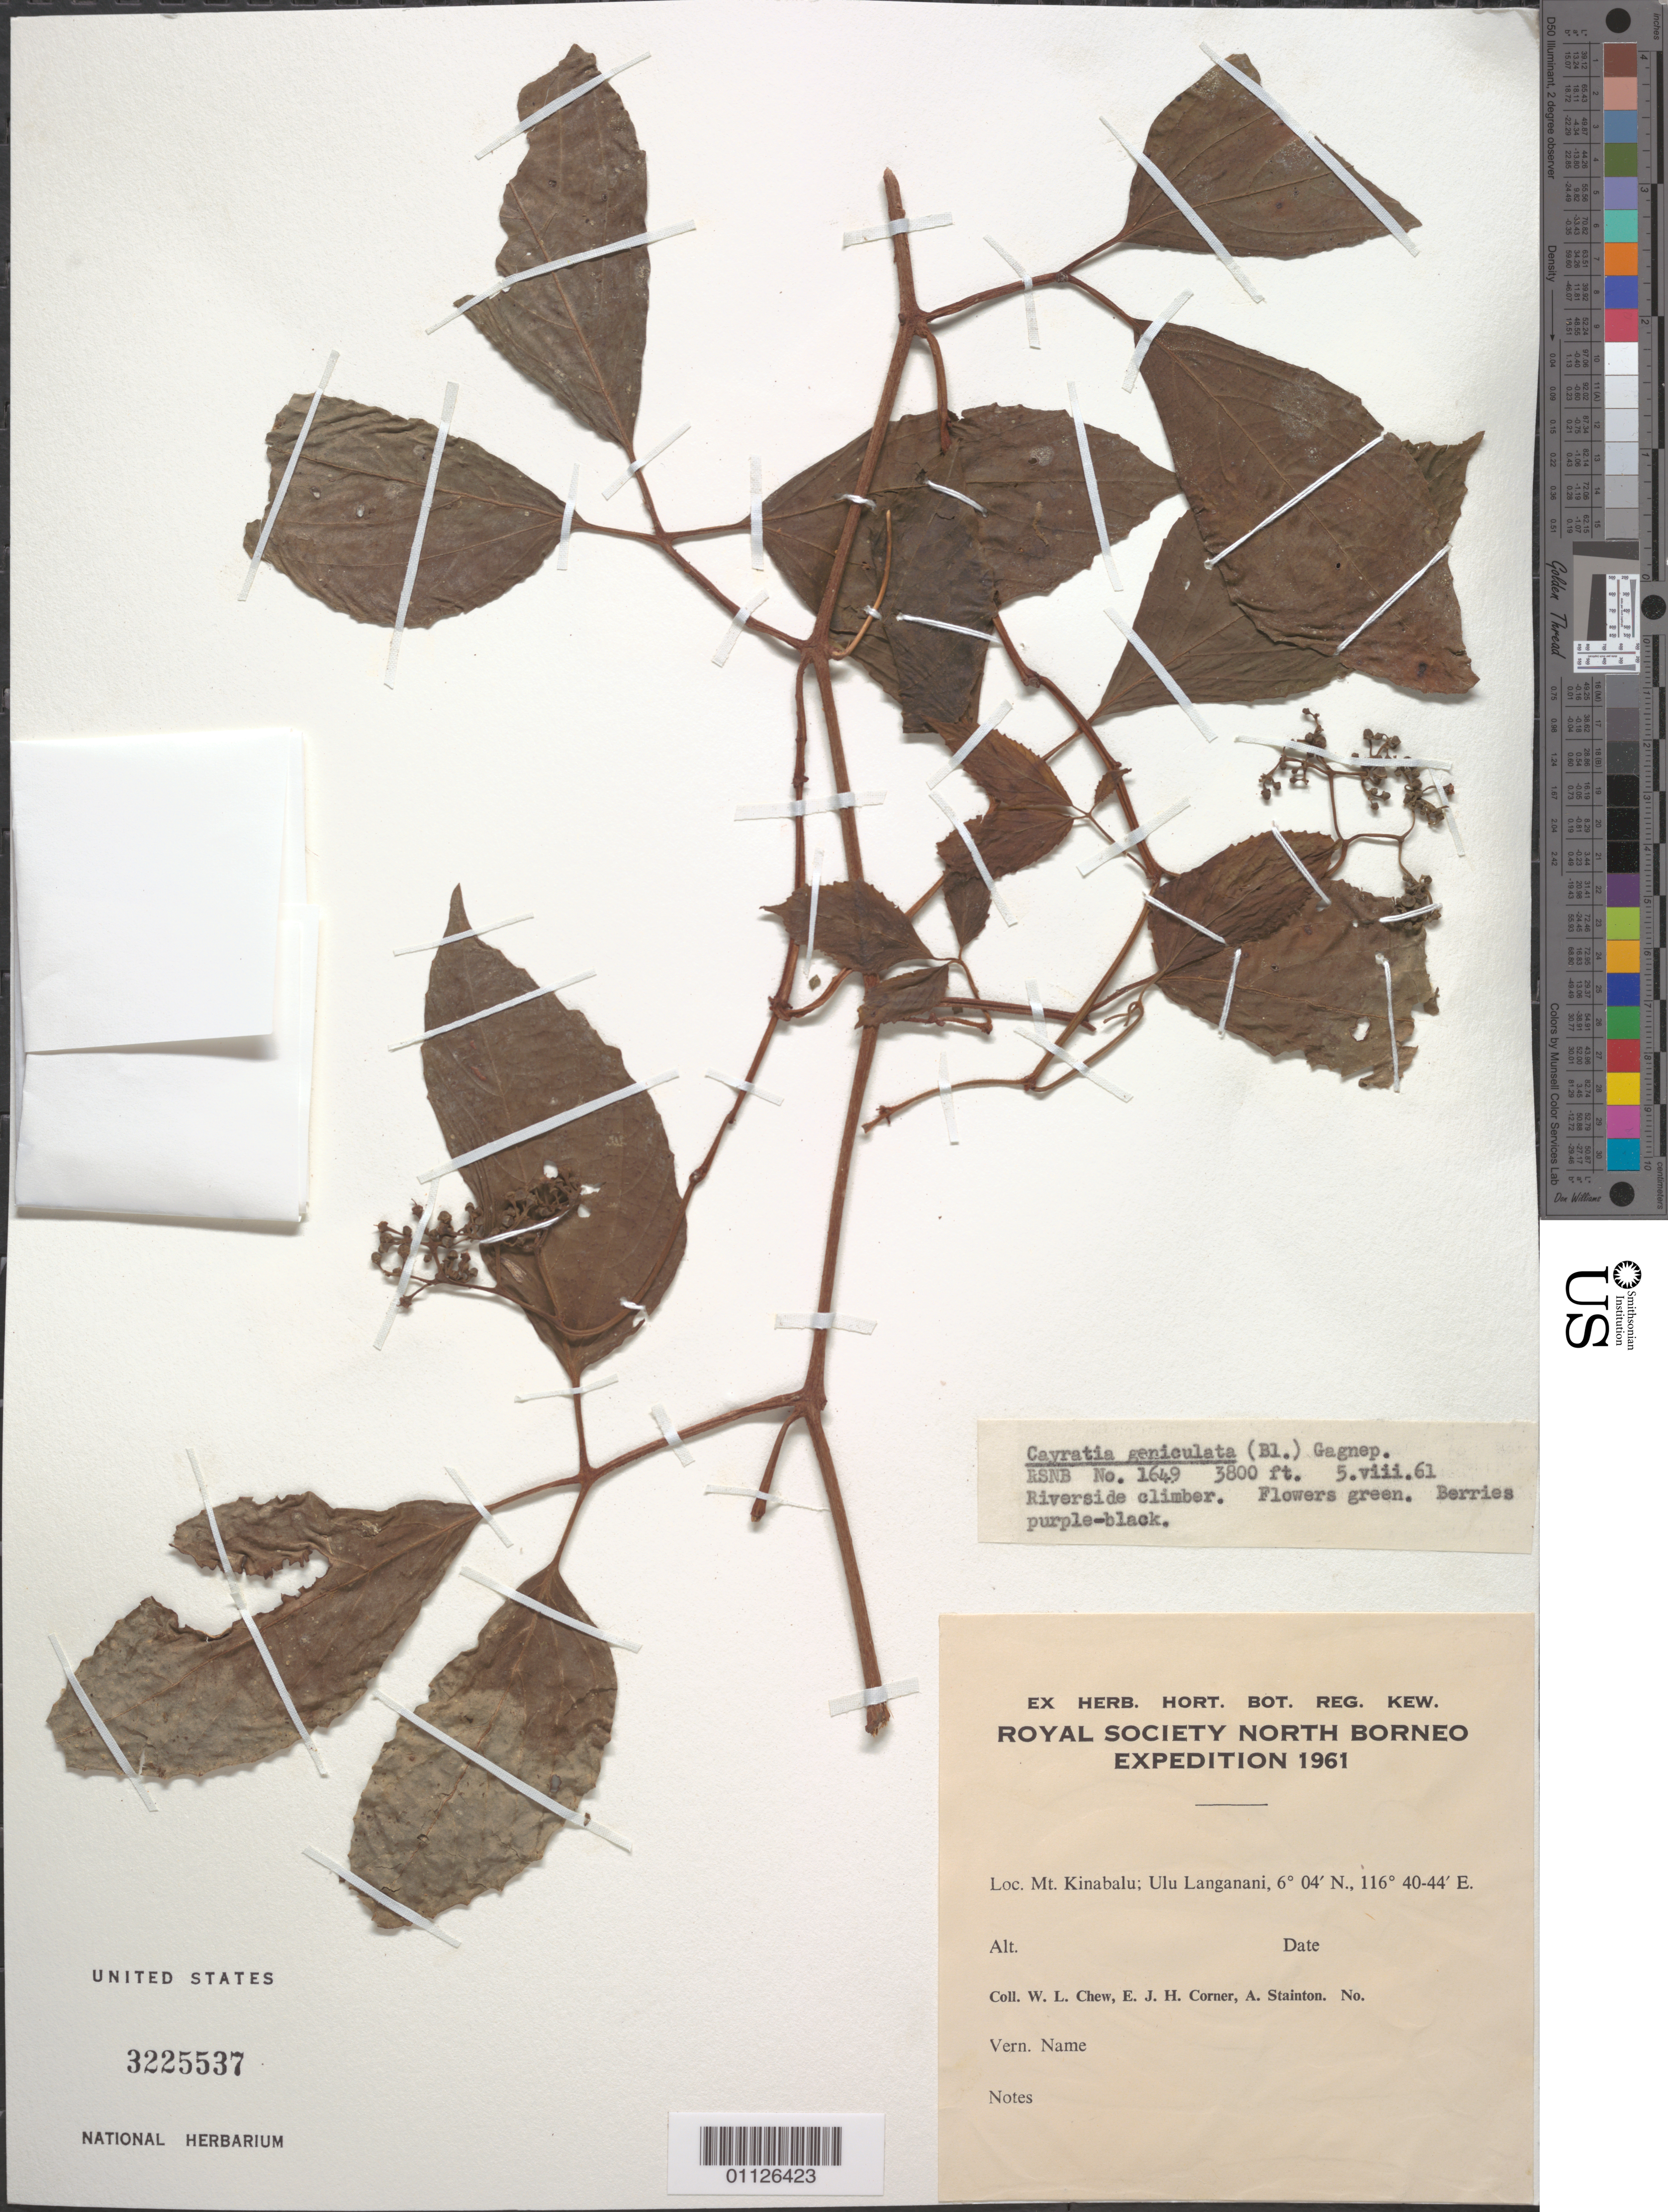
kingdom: Plantae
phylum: Tracheophyta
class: Magnoliopsida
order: Vitales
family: Vitaceae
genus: Cayratia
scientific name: Cayratia geniculata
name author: (Blume) Gagnep.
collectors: W. Chew, E. Corner & A. Stainton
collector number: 1649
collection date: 1961-08-05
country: Malaysia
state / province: Borneo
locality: Mt Kinabalu; Ulu Langanani.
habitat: Riverside climber.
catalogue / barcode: US 3225537